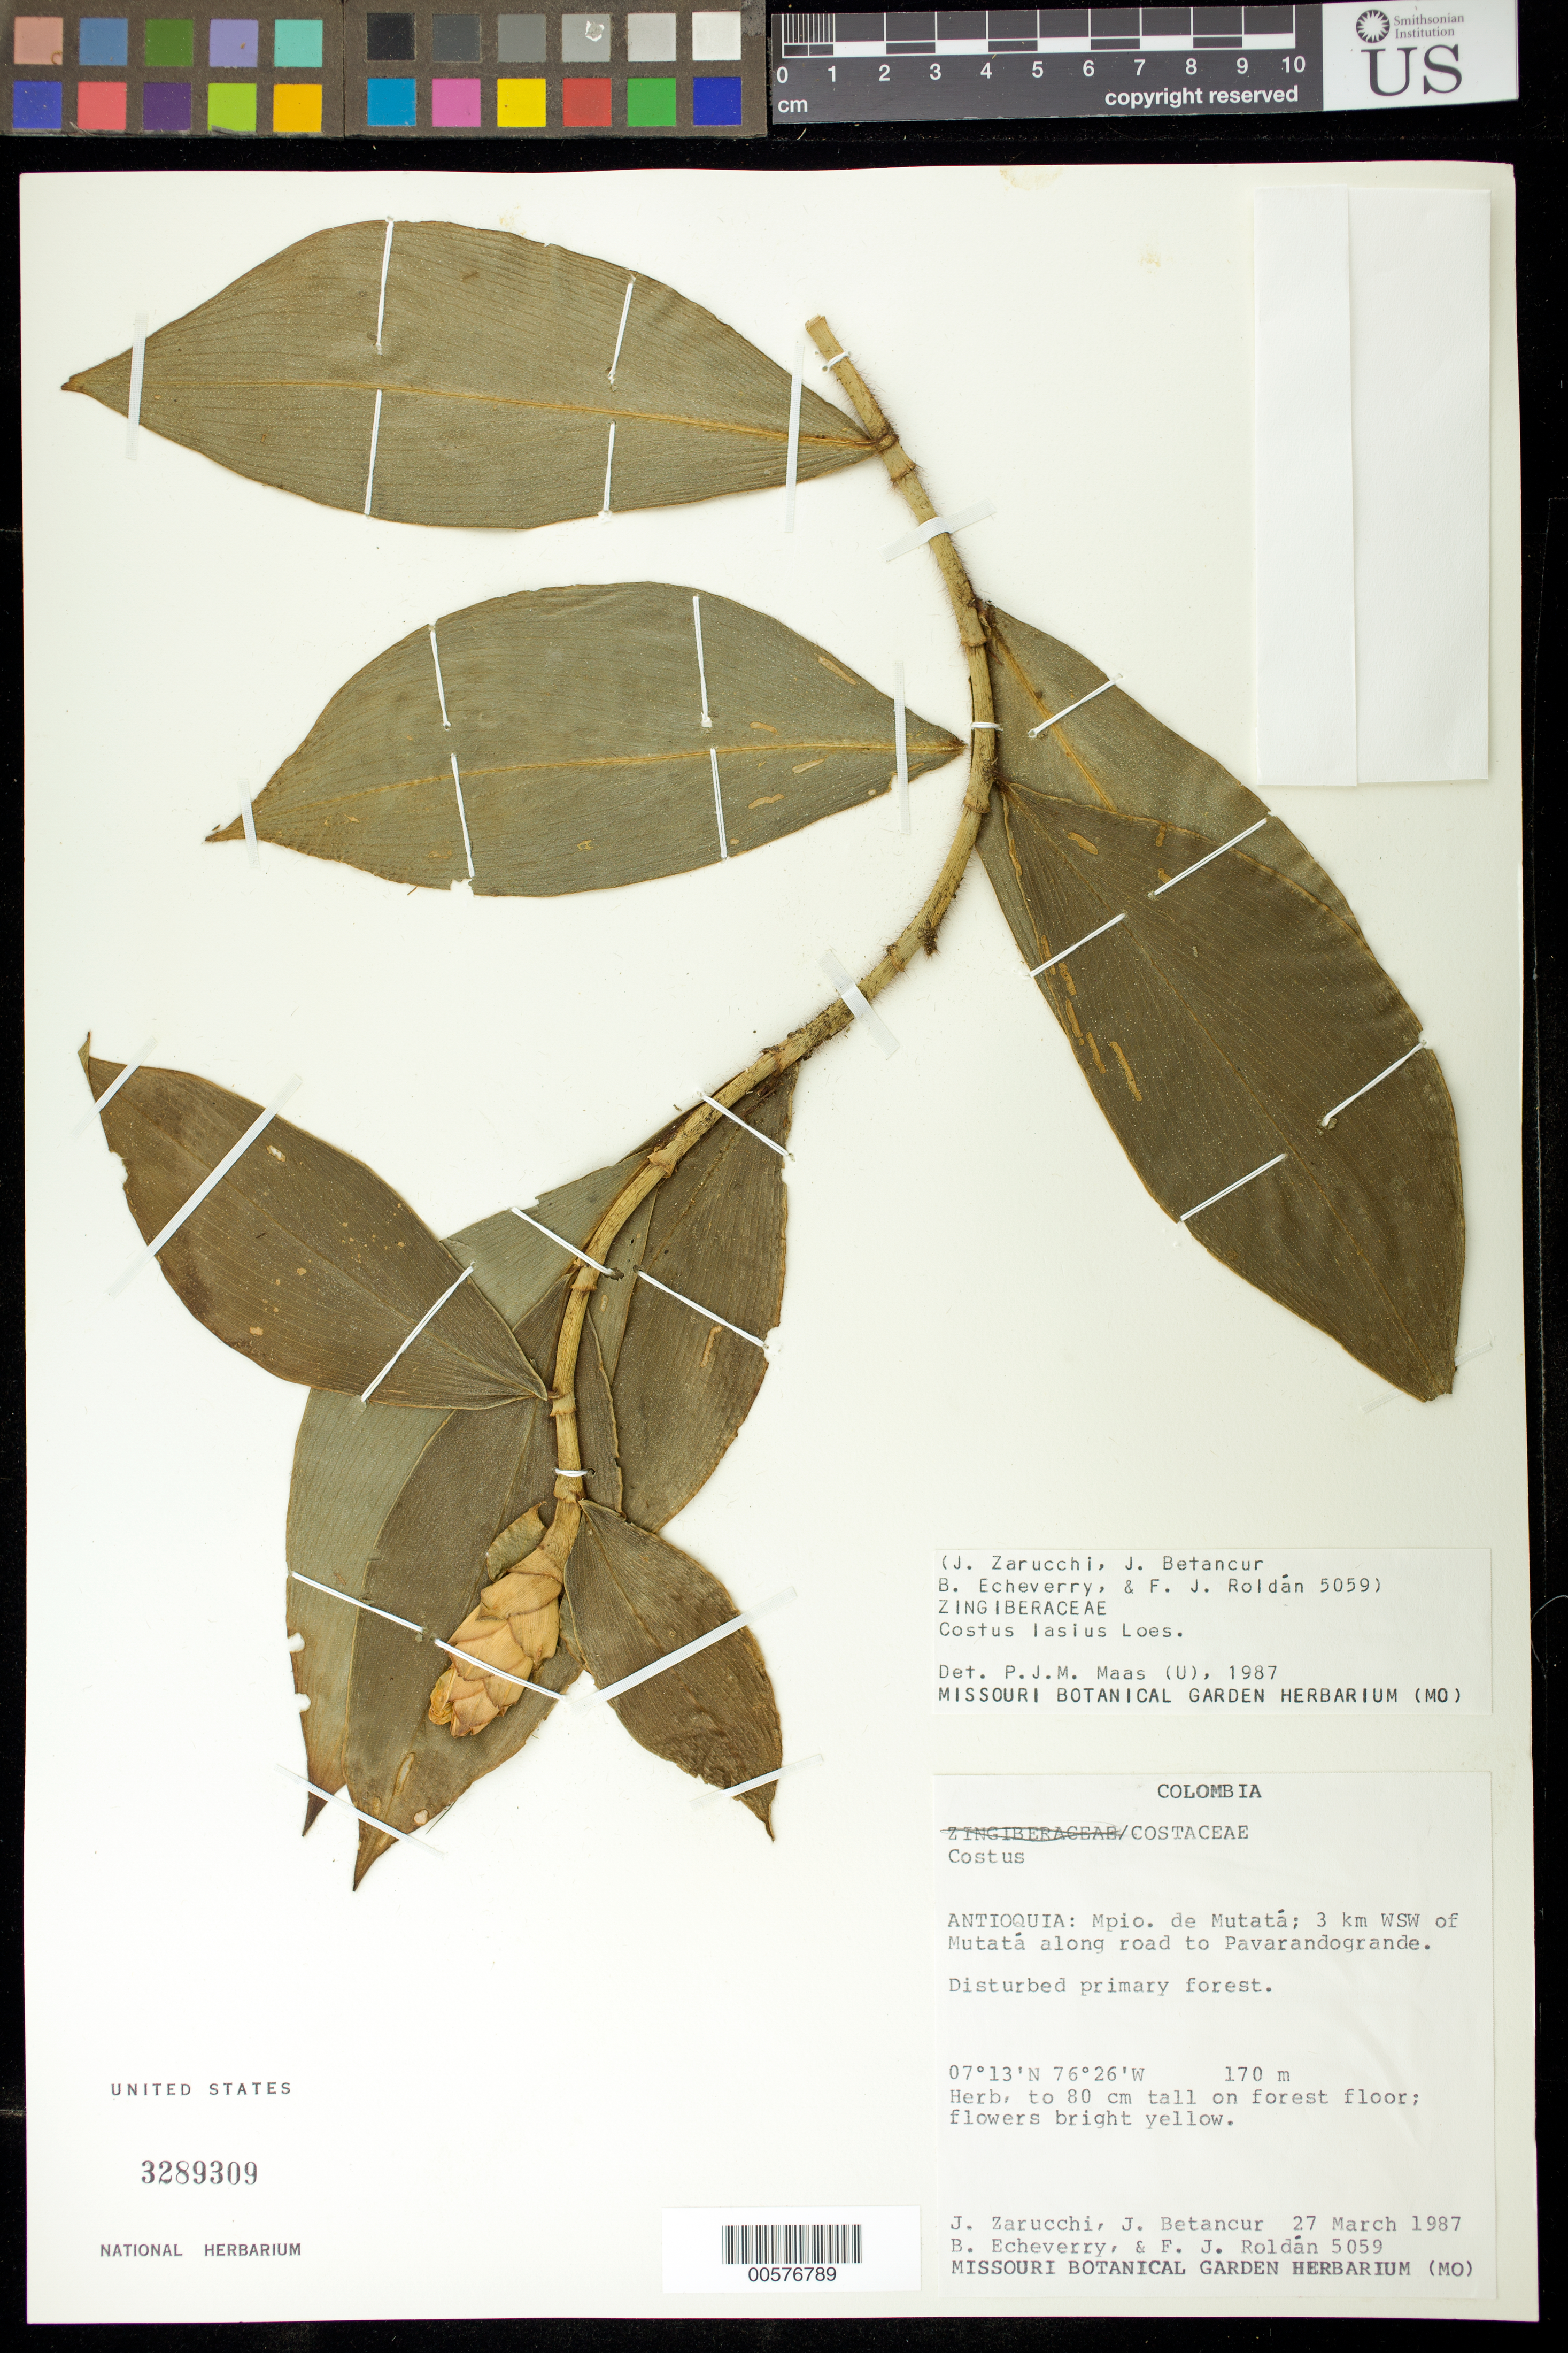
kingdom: Plantae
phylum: Tracheophyta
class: Liliopsida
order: Zingiberales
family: Costaceae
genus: Costus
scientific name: Costus lasius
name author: Loes.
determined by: Maas, Paul J. M.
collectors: J. L. Zarucchi, J. C. Betancur, A. A. Camero & F. J. Roldán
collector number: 5059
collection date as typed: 27 Mar 1987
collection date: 1987-03-27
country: Colombia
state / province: Antioquia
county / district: Mutata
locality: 3 km WSW of Mutata along road to Pavarandogrande.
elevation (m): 170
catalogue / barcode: US 3289309